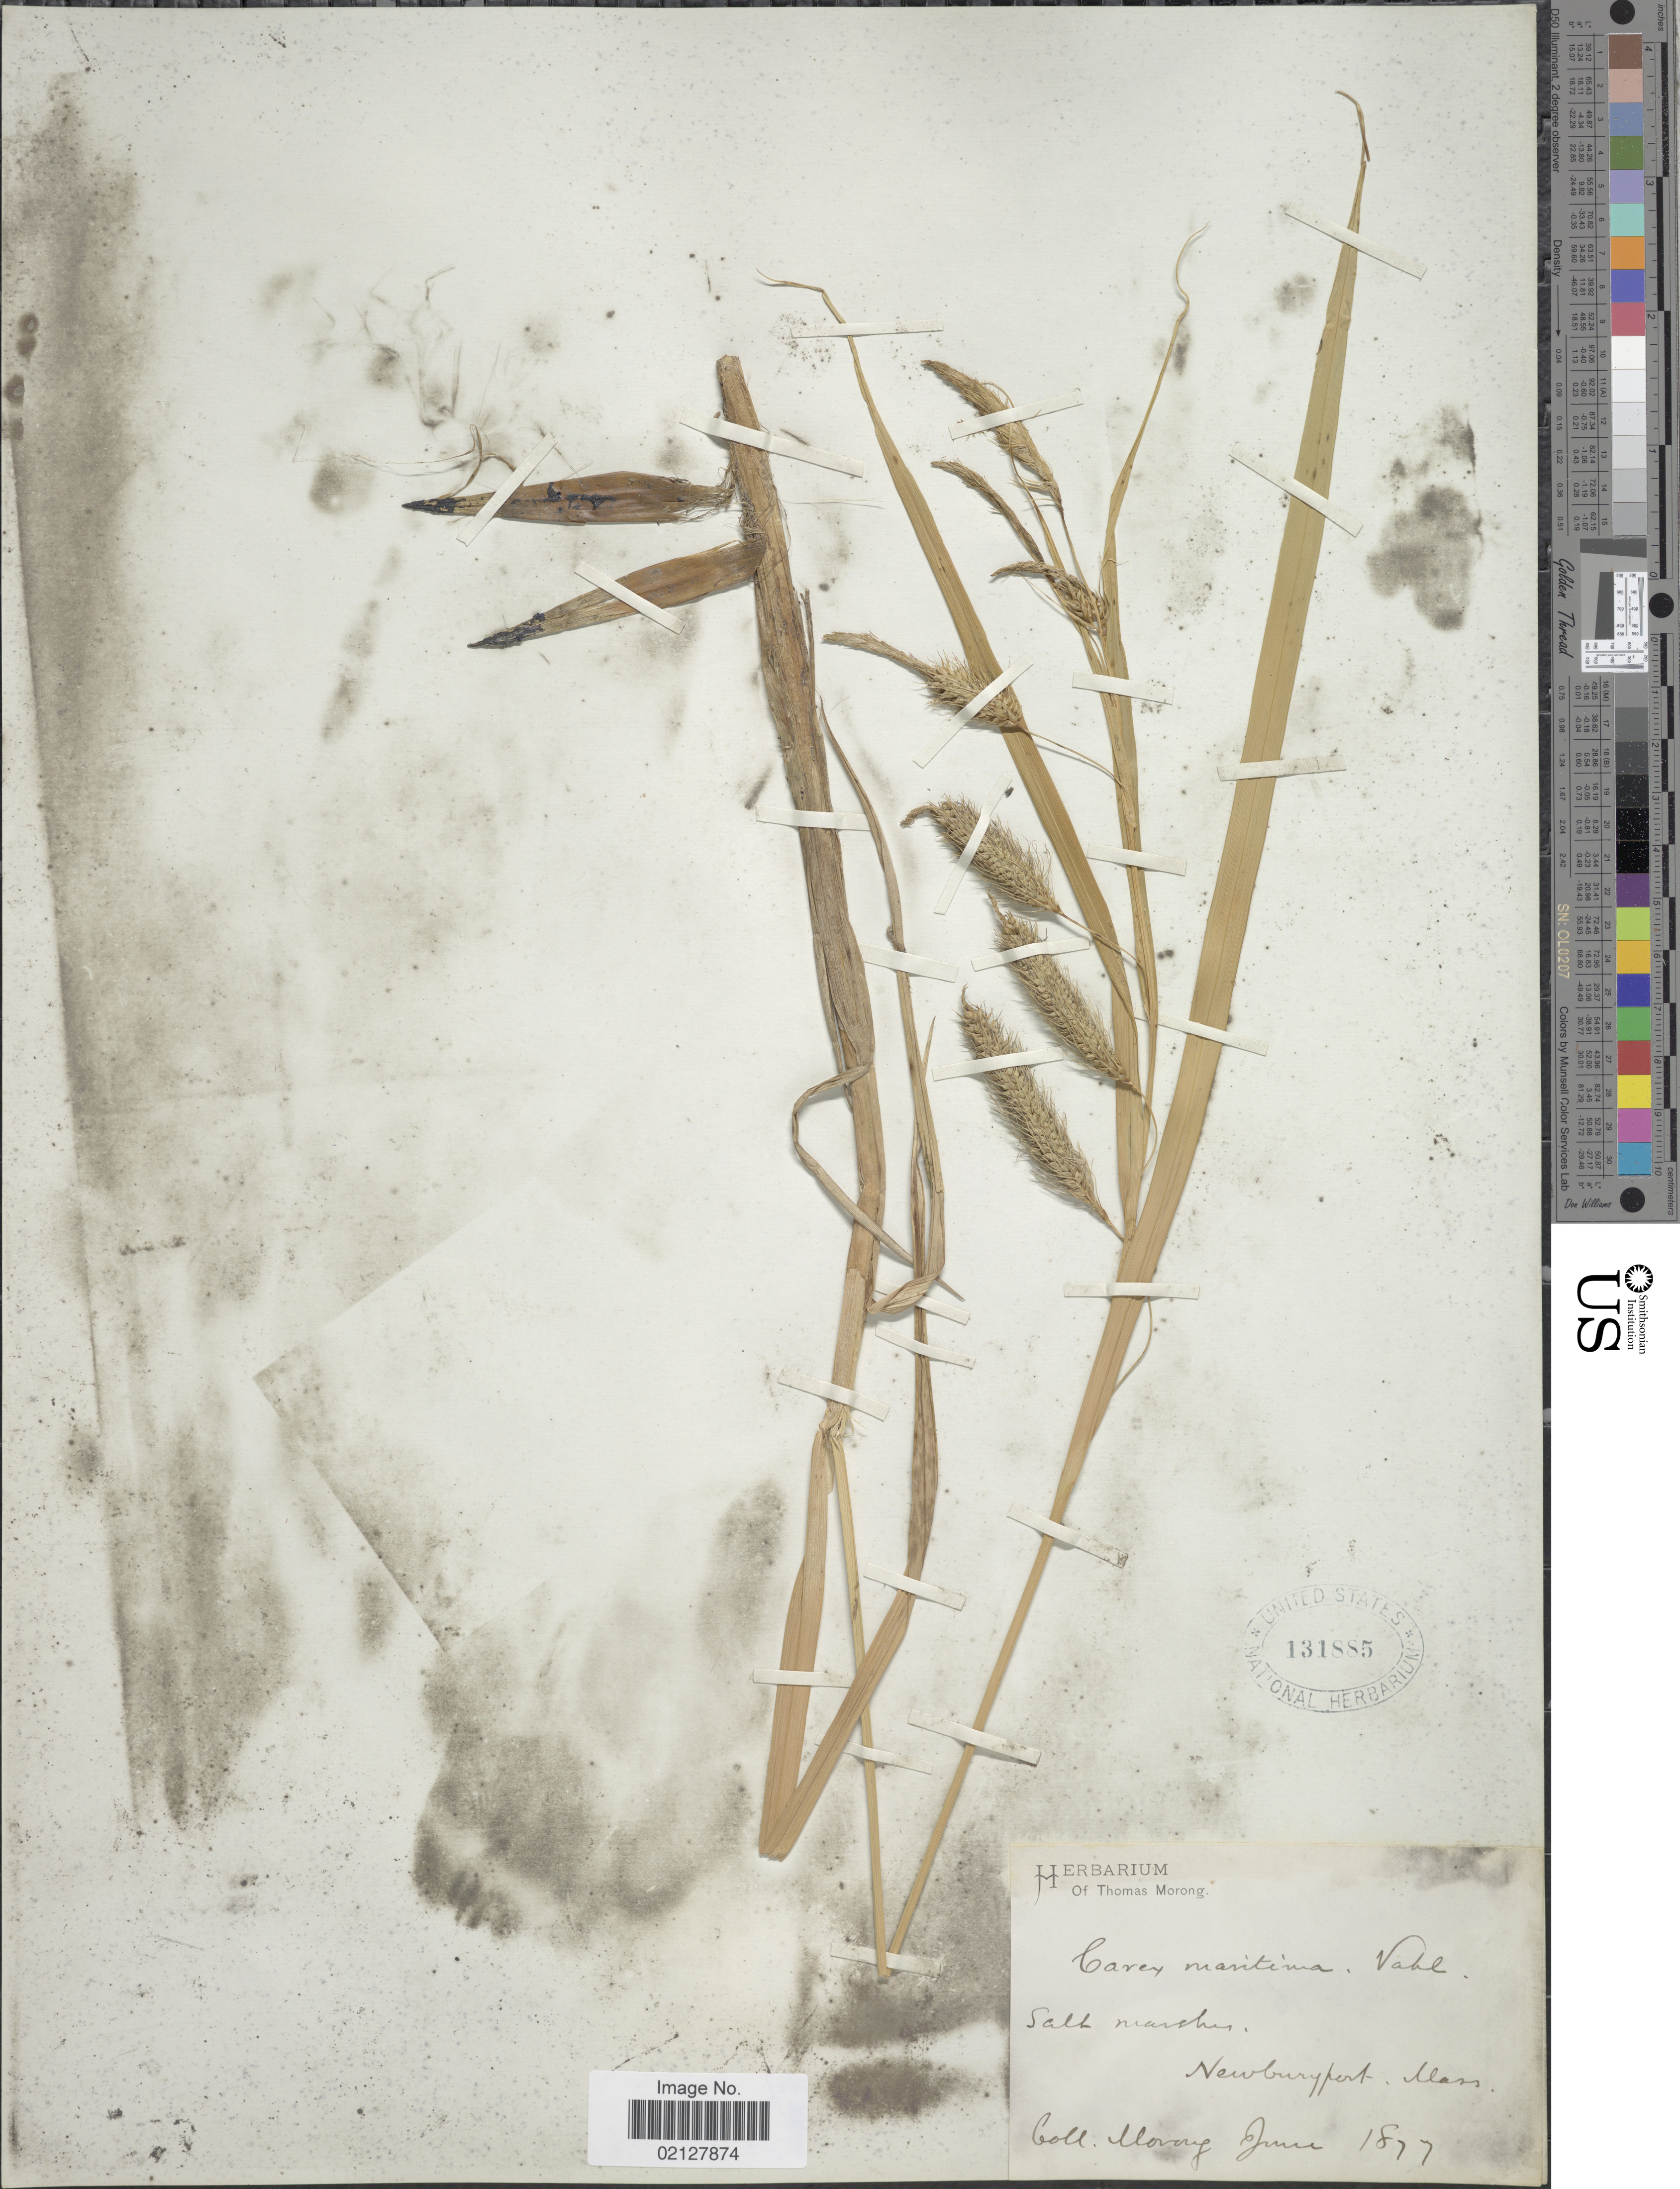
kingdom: Plantae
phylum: Tracheophyta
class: Liliopsida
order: Poales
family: Cyperaceae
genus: Carex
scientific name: Carex paleacea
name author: Schreb. ex Wahlenb.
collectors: ex herb. T. Morong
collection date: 1877-06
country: United States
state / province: Massachusetts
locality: Newburyport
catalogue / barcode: US 131885